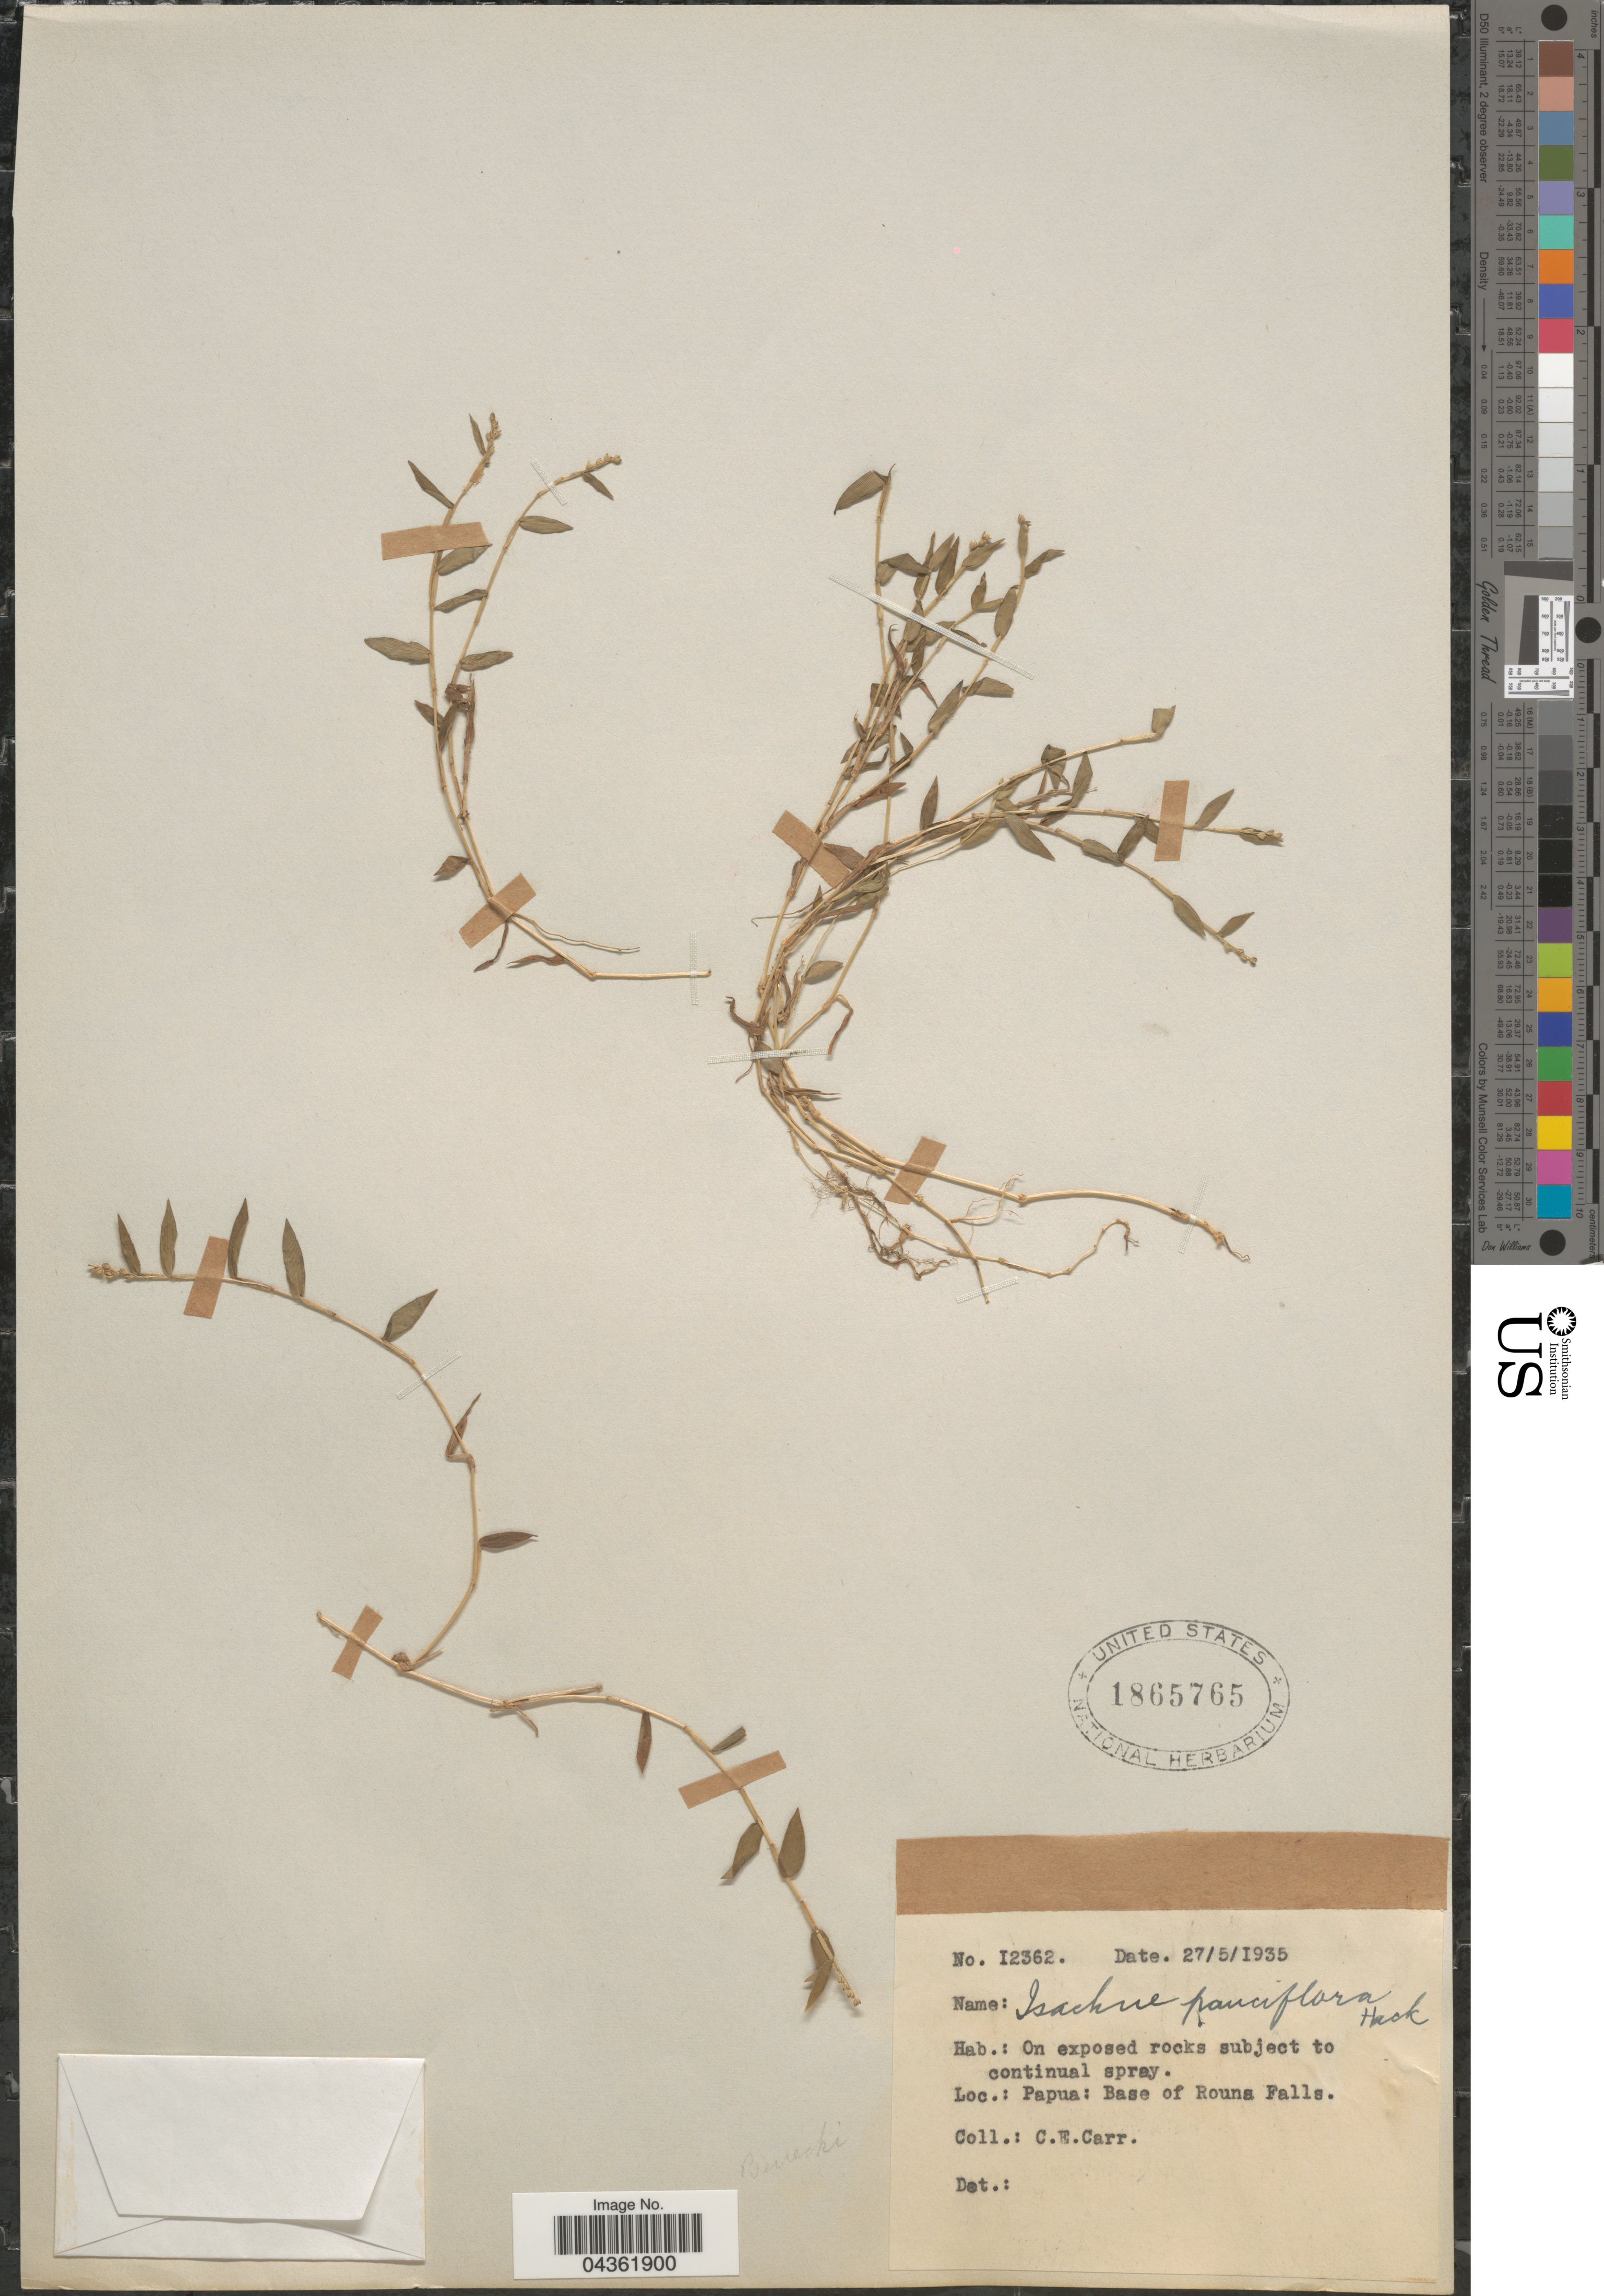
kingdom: Plantae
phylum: Tracheophyta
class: Liliopsida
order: Poales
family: Poaceae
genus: Isachne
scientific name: Isachne myosotis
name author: Nees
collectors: C. Carr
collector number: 12362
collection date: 1935-05-27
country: Papua New Guinea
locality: On exposed rocks subject to continual spray. Papua: Base of Rouna Falls.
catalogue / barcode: US 1865765